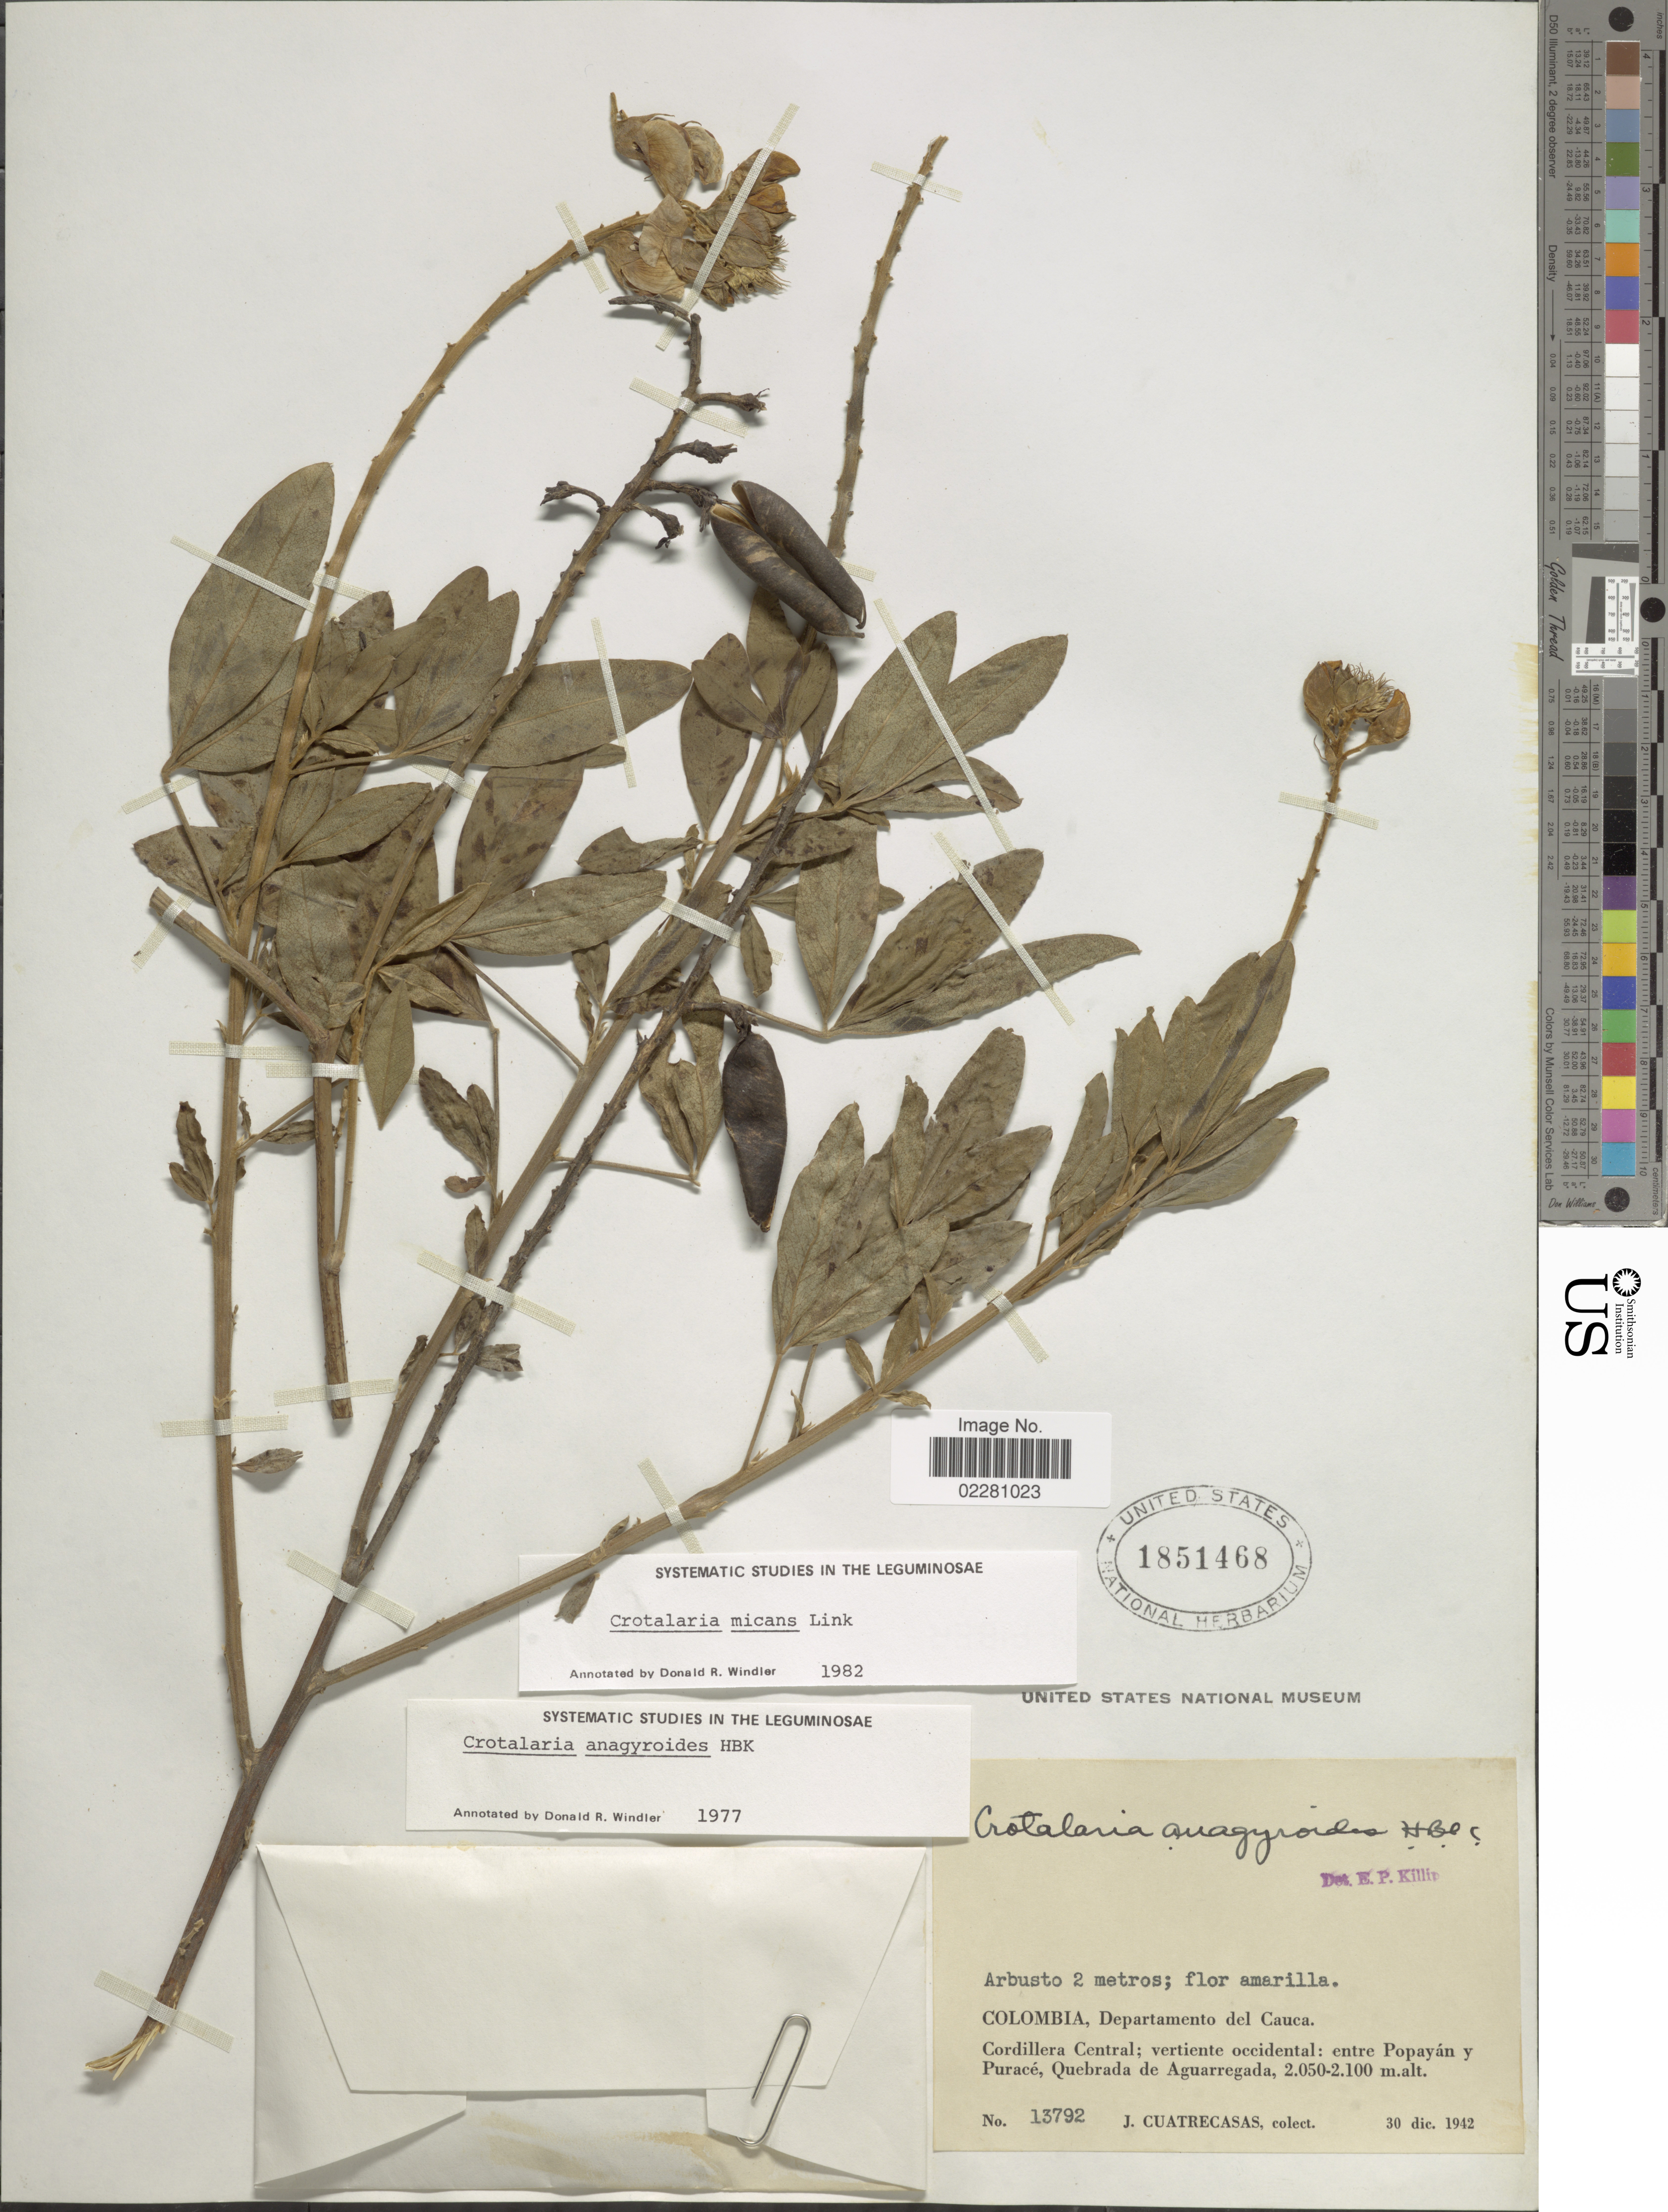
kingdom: Plantae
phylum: Tracheophyta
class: Magnoliopsida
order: Fabales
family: Fabaceae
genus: Crotalaria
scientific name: Crotalaria micans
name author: Link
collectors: J. Cuatrecasas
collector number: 13792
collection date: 1942-12-30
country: Colombia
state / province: Cauca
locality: Cordillera Central, vertiente occidental, entre Popayan y Purace, Quebrada de Aguarregada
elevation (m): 2050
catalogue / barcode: US 1851468